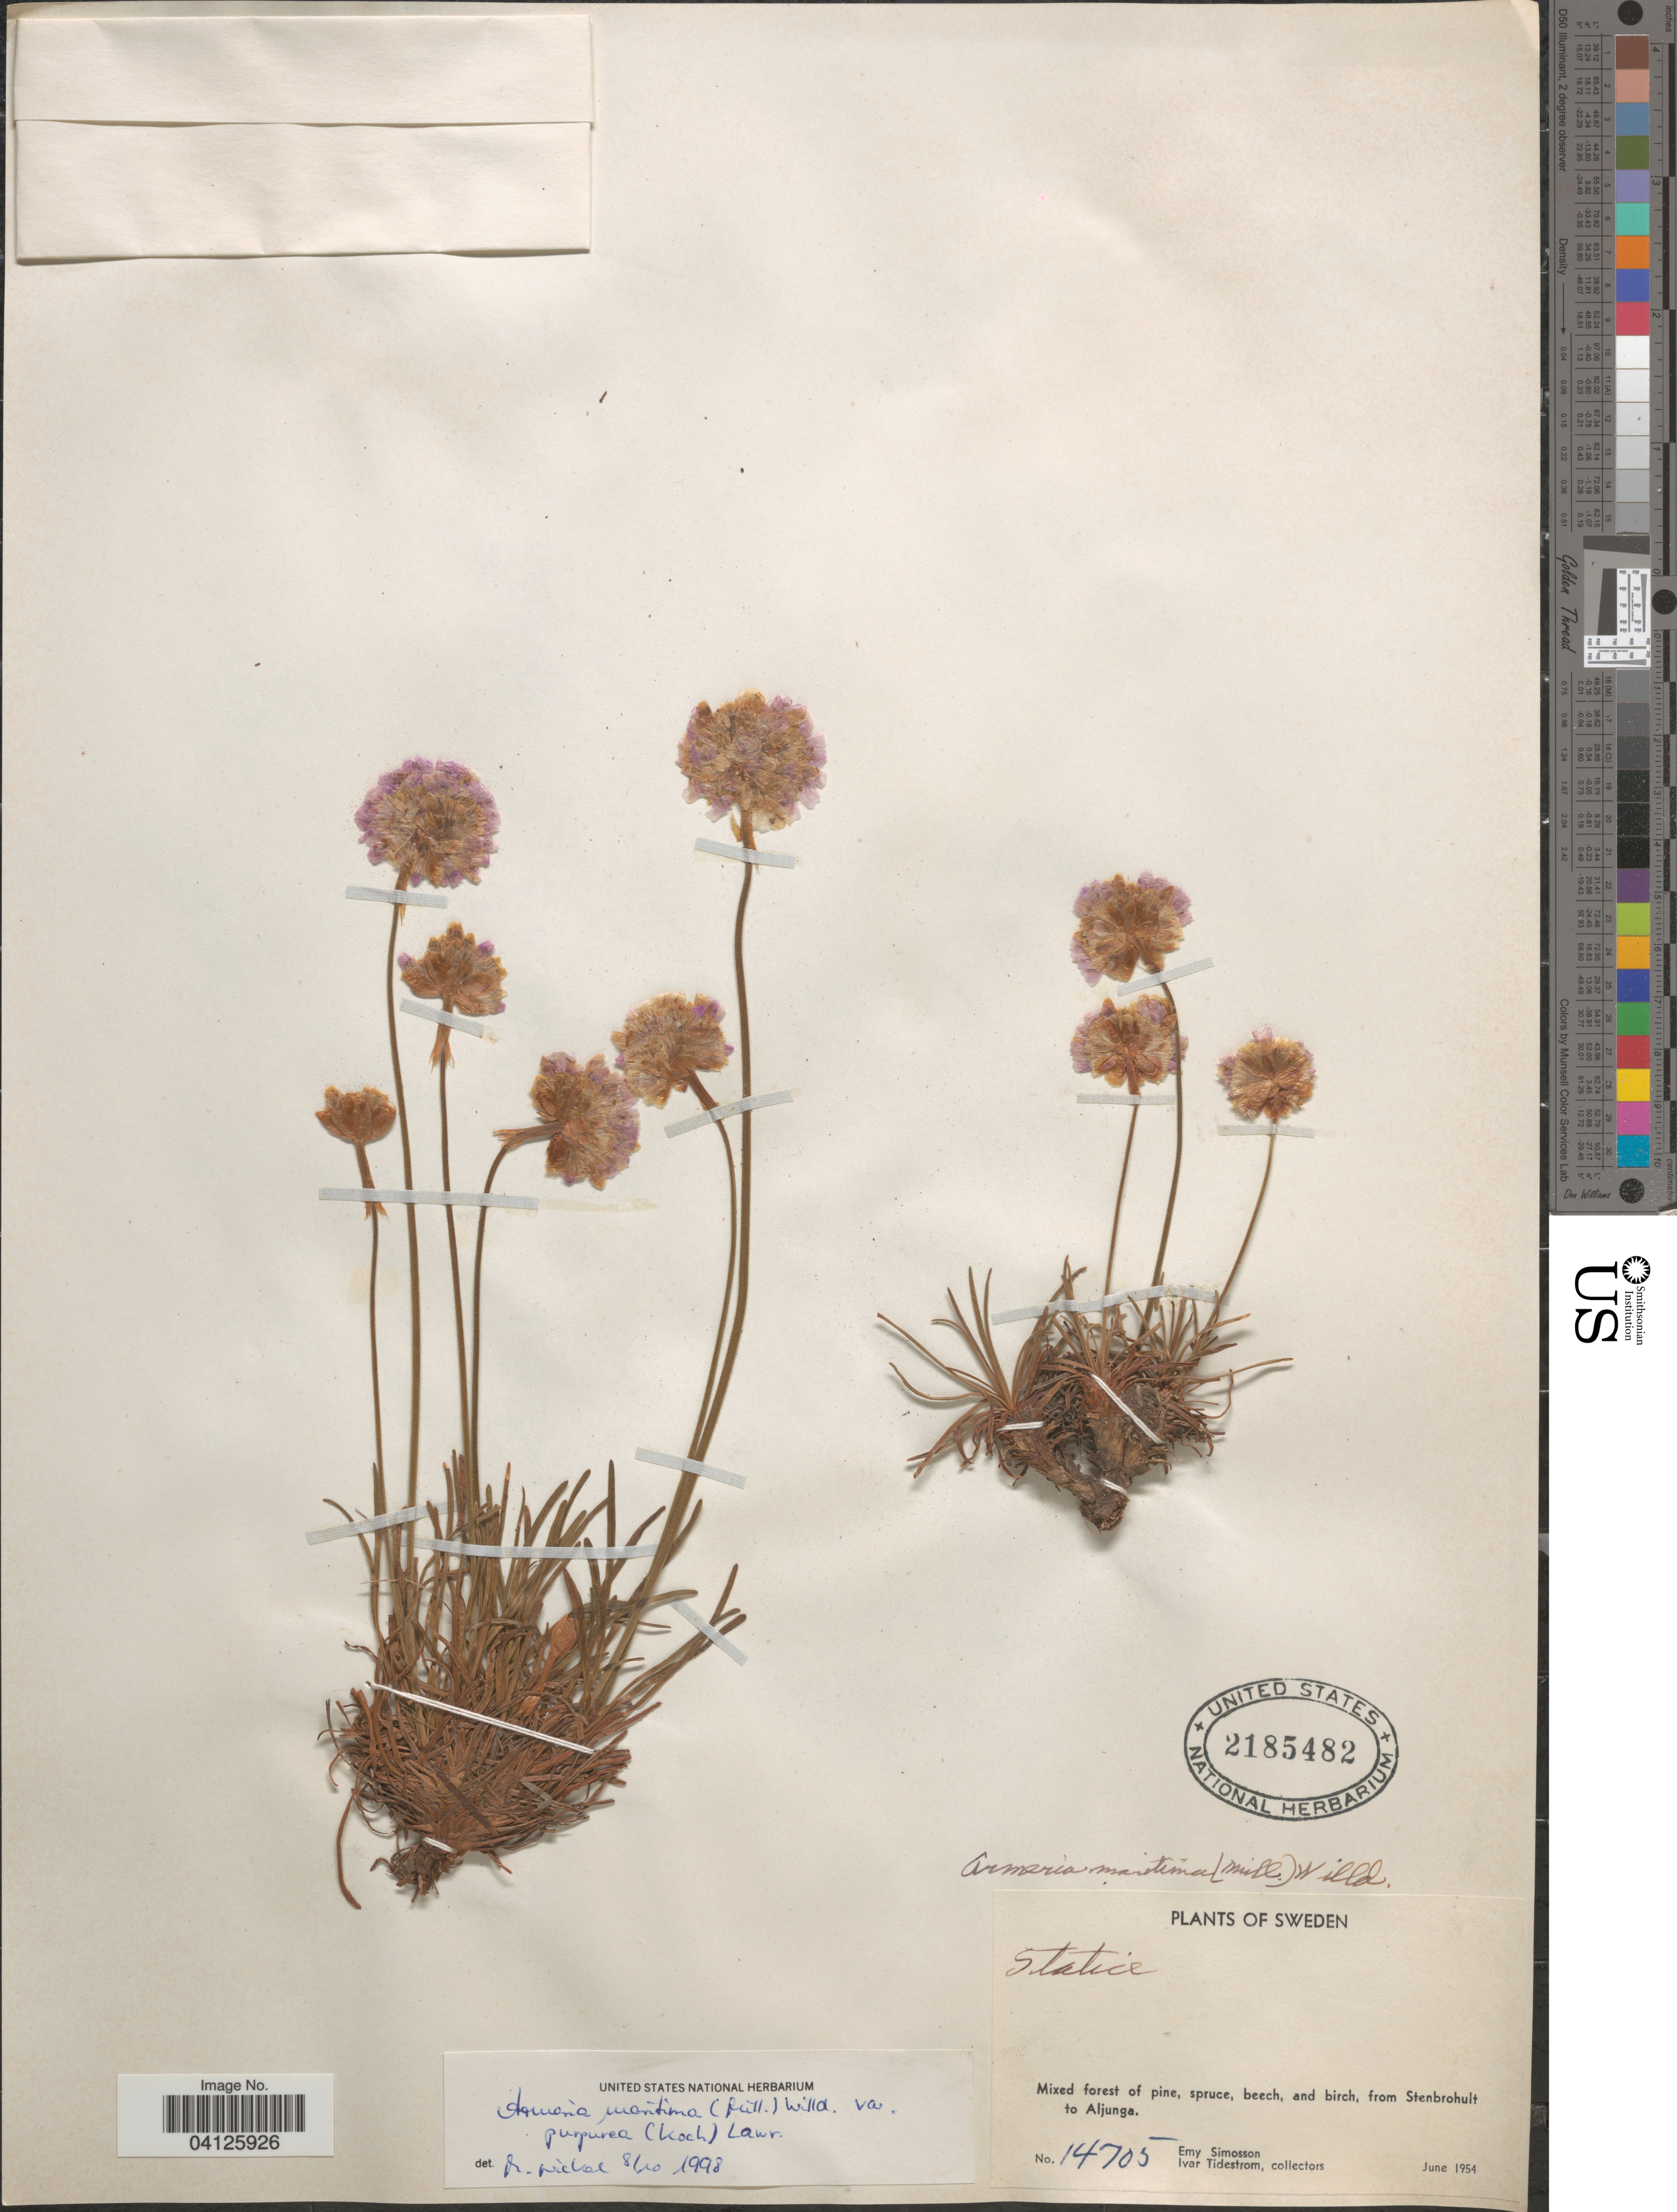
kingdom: Plantae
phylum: Tracheophyta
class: Magnoliopsida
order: Caryophyllales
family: Plumbaginaceae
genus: Armeria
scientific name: Armeria maritima subsp. purpurea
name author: (W.D.J. Koch) Á. Löve & D. Löve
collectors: E. Simosson & I. F. Tidestrom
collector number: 14705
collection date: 1954-06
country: Sweden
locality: Mixed forest of pine, spruce, beech, and birch, from Stenbrohult to Aljunga.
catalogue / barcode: US 2185482